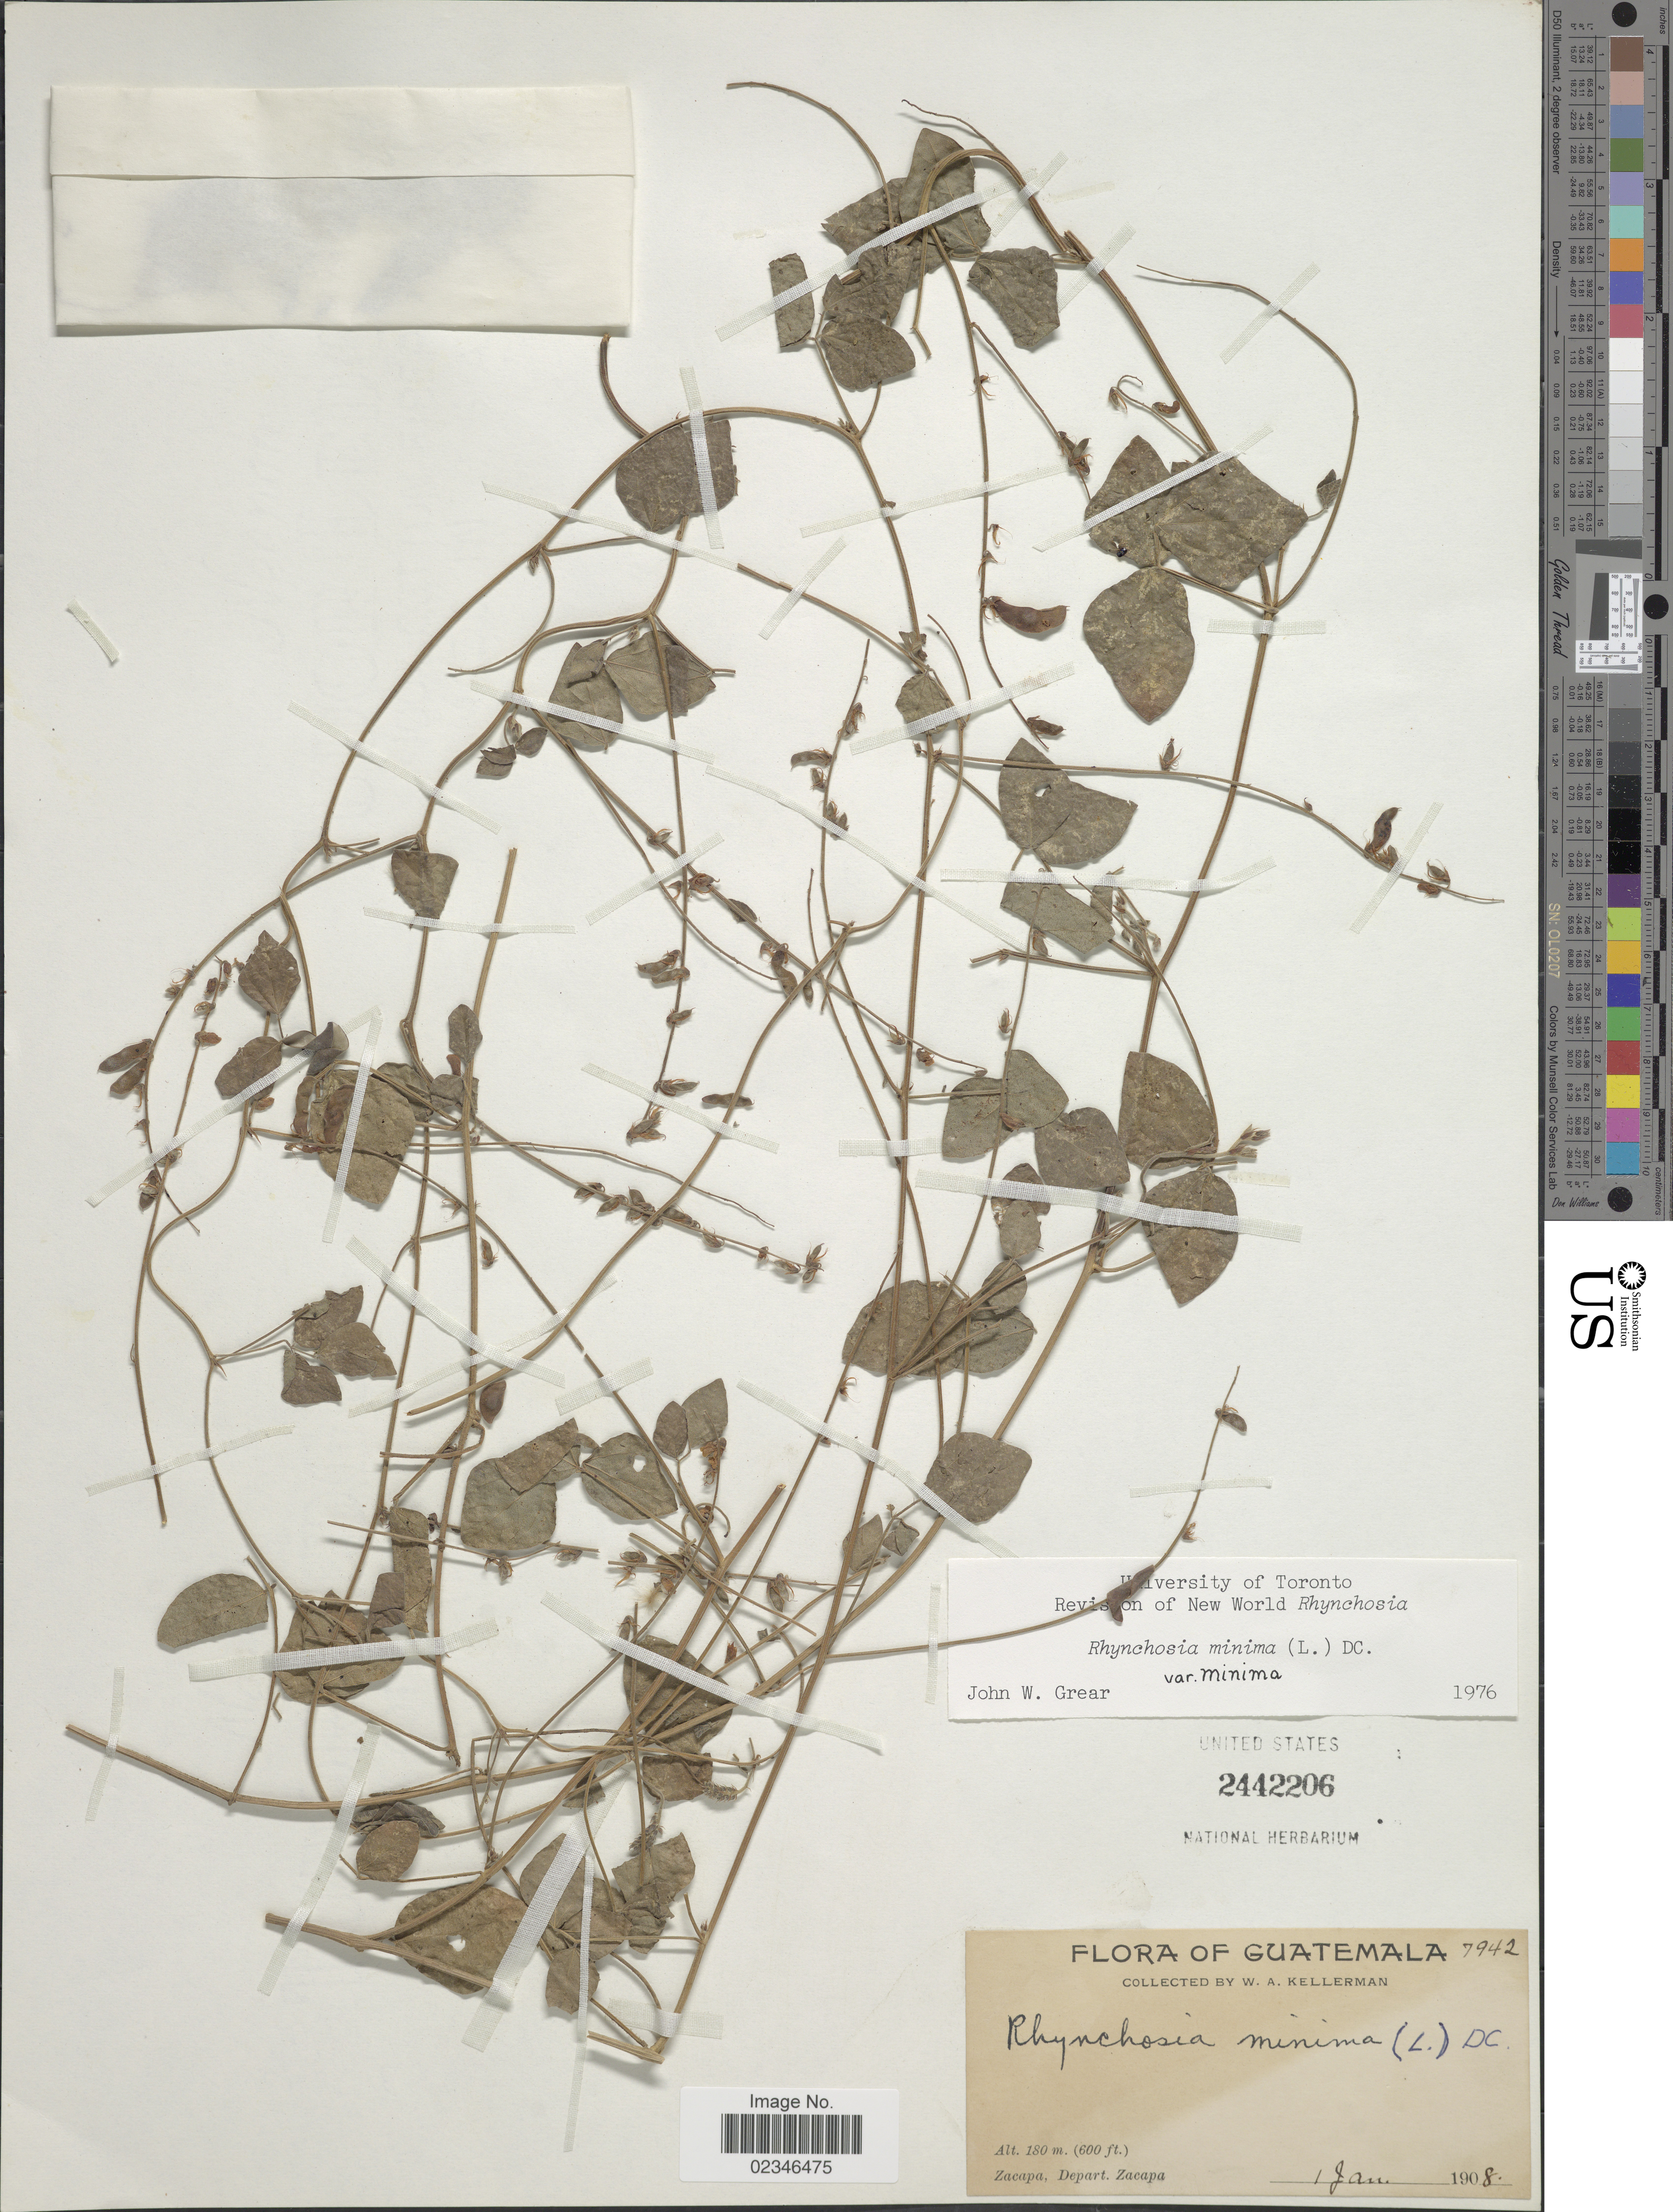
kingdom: Plantae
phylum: Tracheophyta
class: Magnoliopsida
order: Fabales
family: Fabaceae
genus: Rhynchosia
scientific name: Rhynchosia minima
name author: (L.) DC.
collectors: W. Kellerman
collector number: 7942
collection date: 1908-01-01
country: Guatemala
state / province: Zacapa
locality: Zacapa, Depart. Zacapa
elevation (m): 180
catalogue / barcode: US 2442206